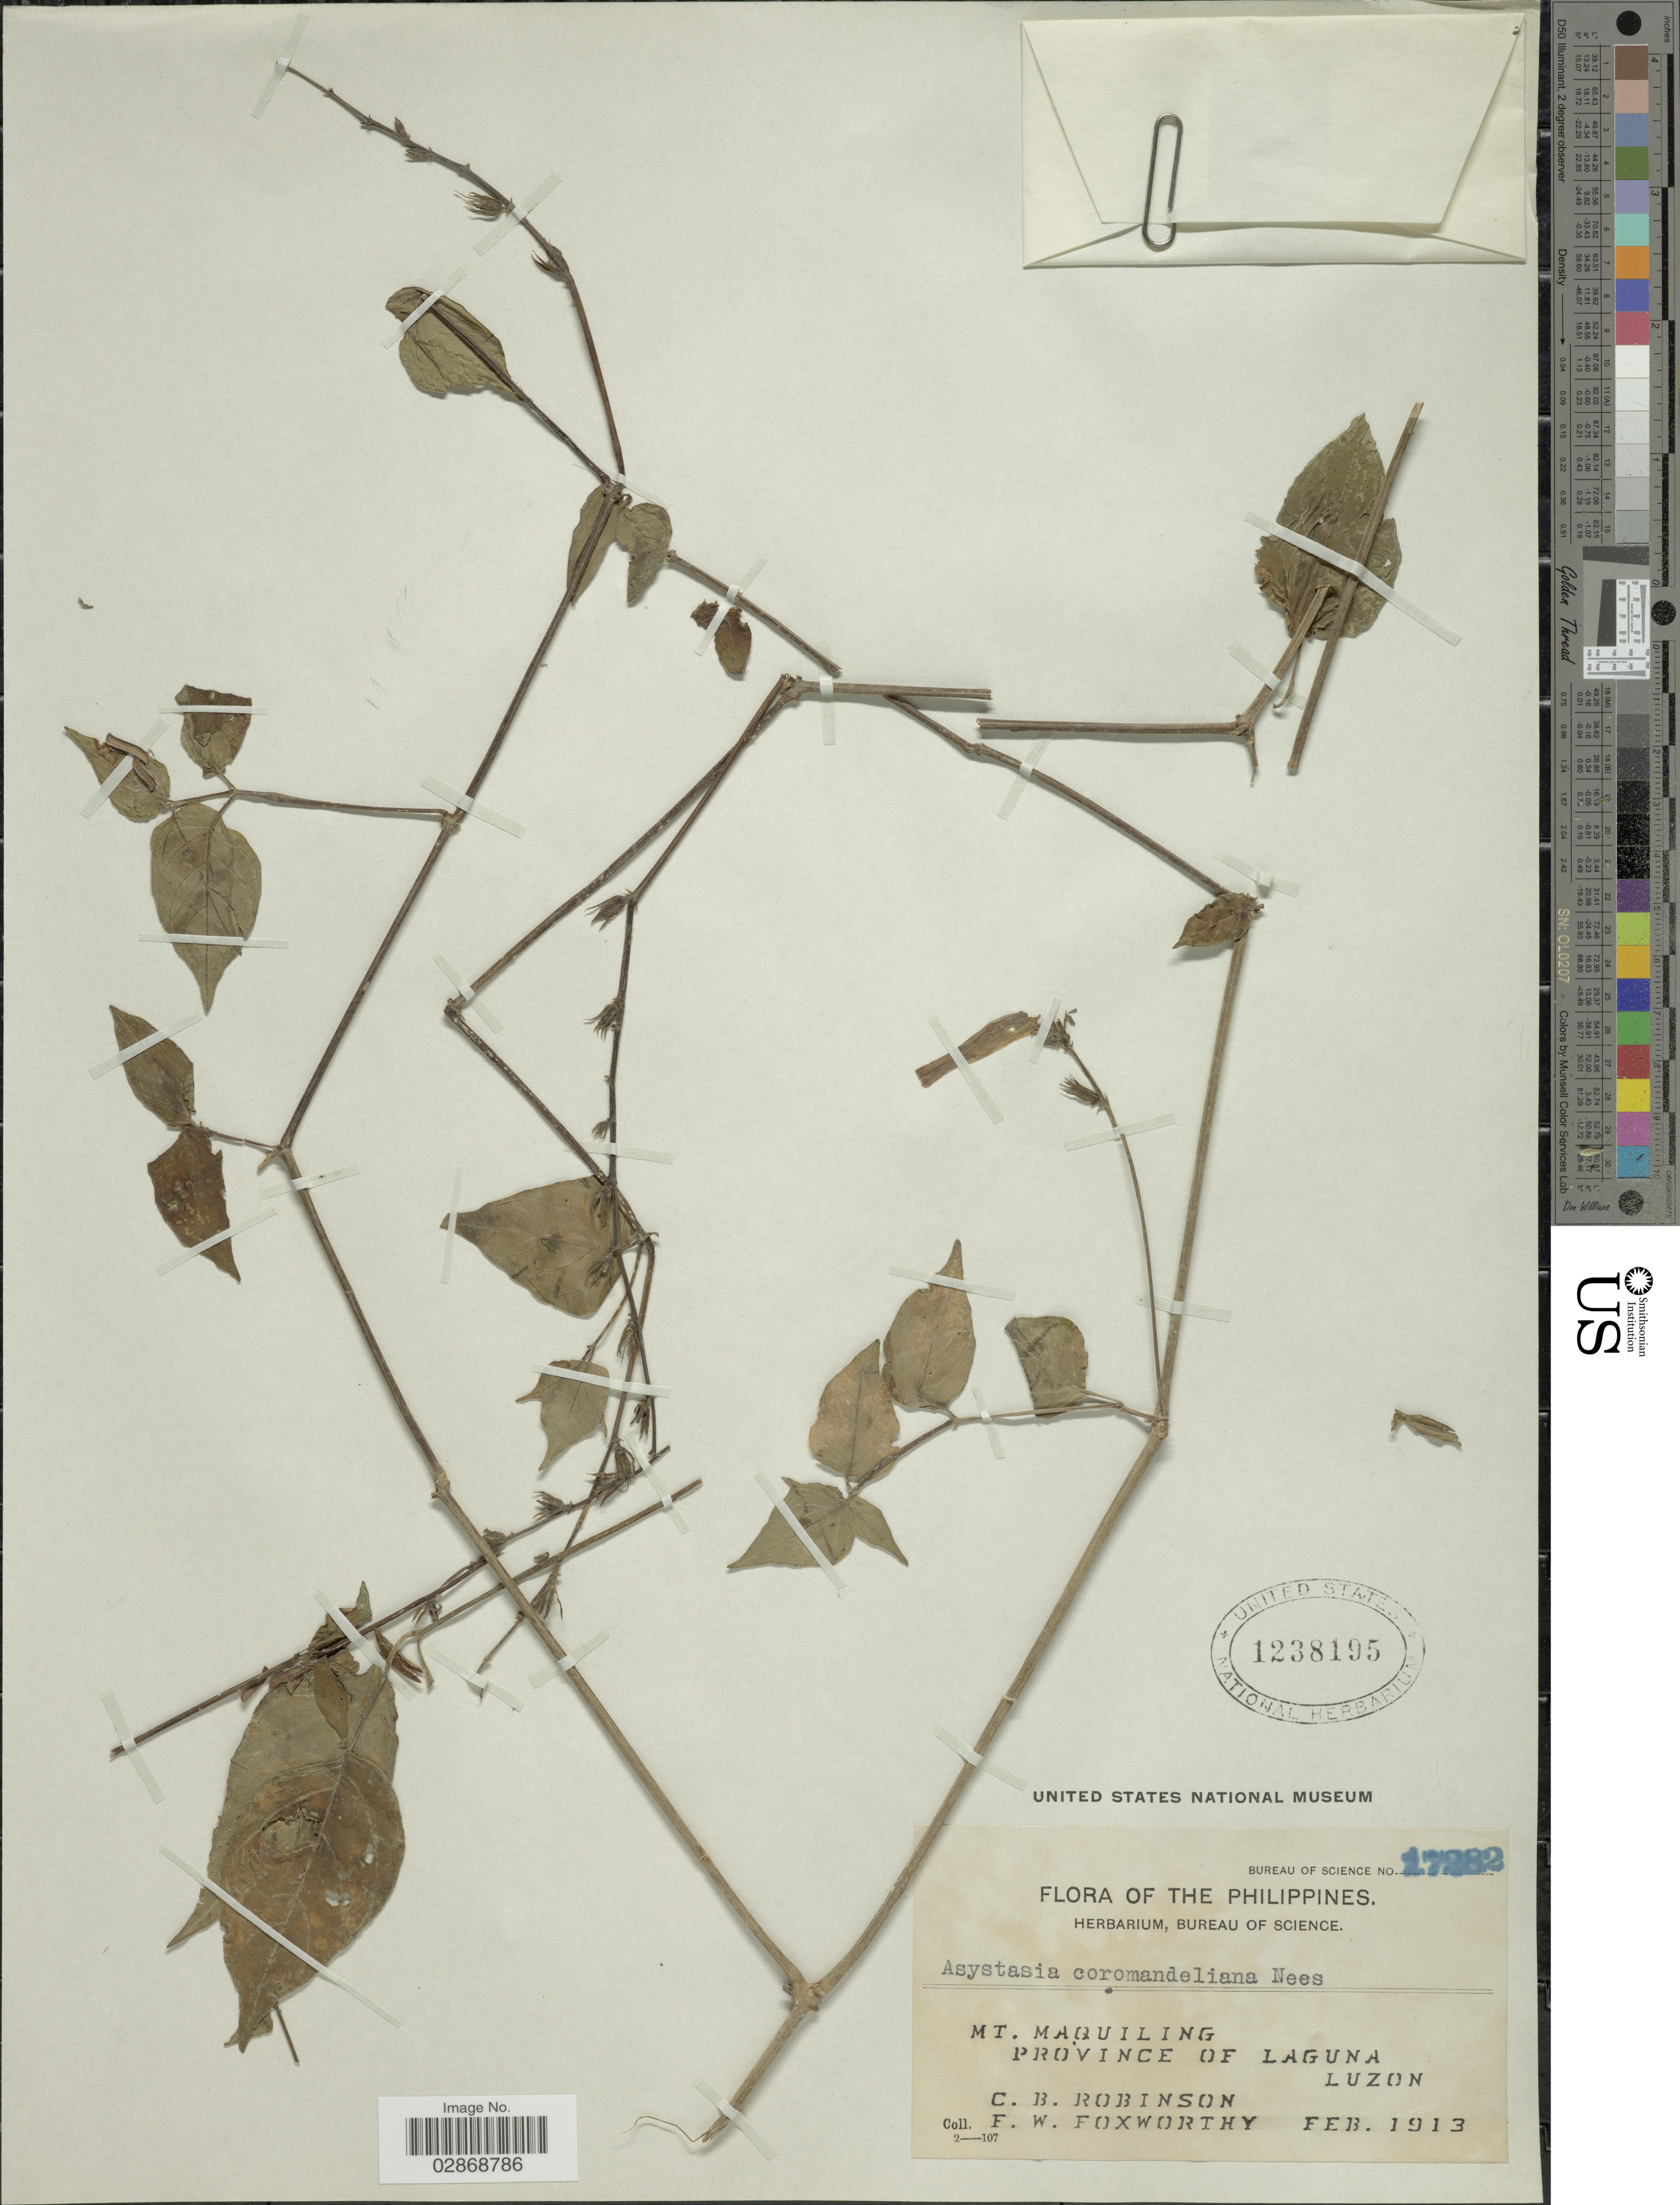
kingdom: Plantae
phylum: Tracheophyta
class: Magnoliopsida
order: Lamiales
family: Acanthaceae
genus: Asystasia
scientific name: Asystasia gangetica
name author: (L.) T. Anderson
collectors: C. Robinson & F. W. Foxworthy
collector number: Bureau of Science 17282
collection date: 1913-02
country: Philippines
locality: Mt. Maquiling. Province of Laguna. Luzon.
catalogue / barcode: US 1238195